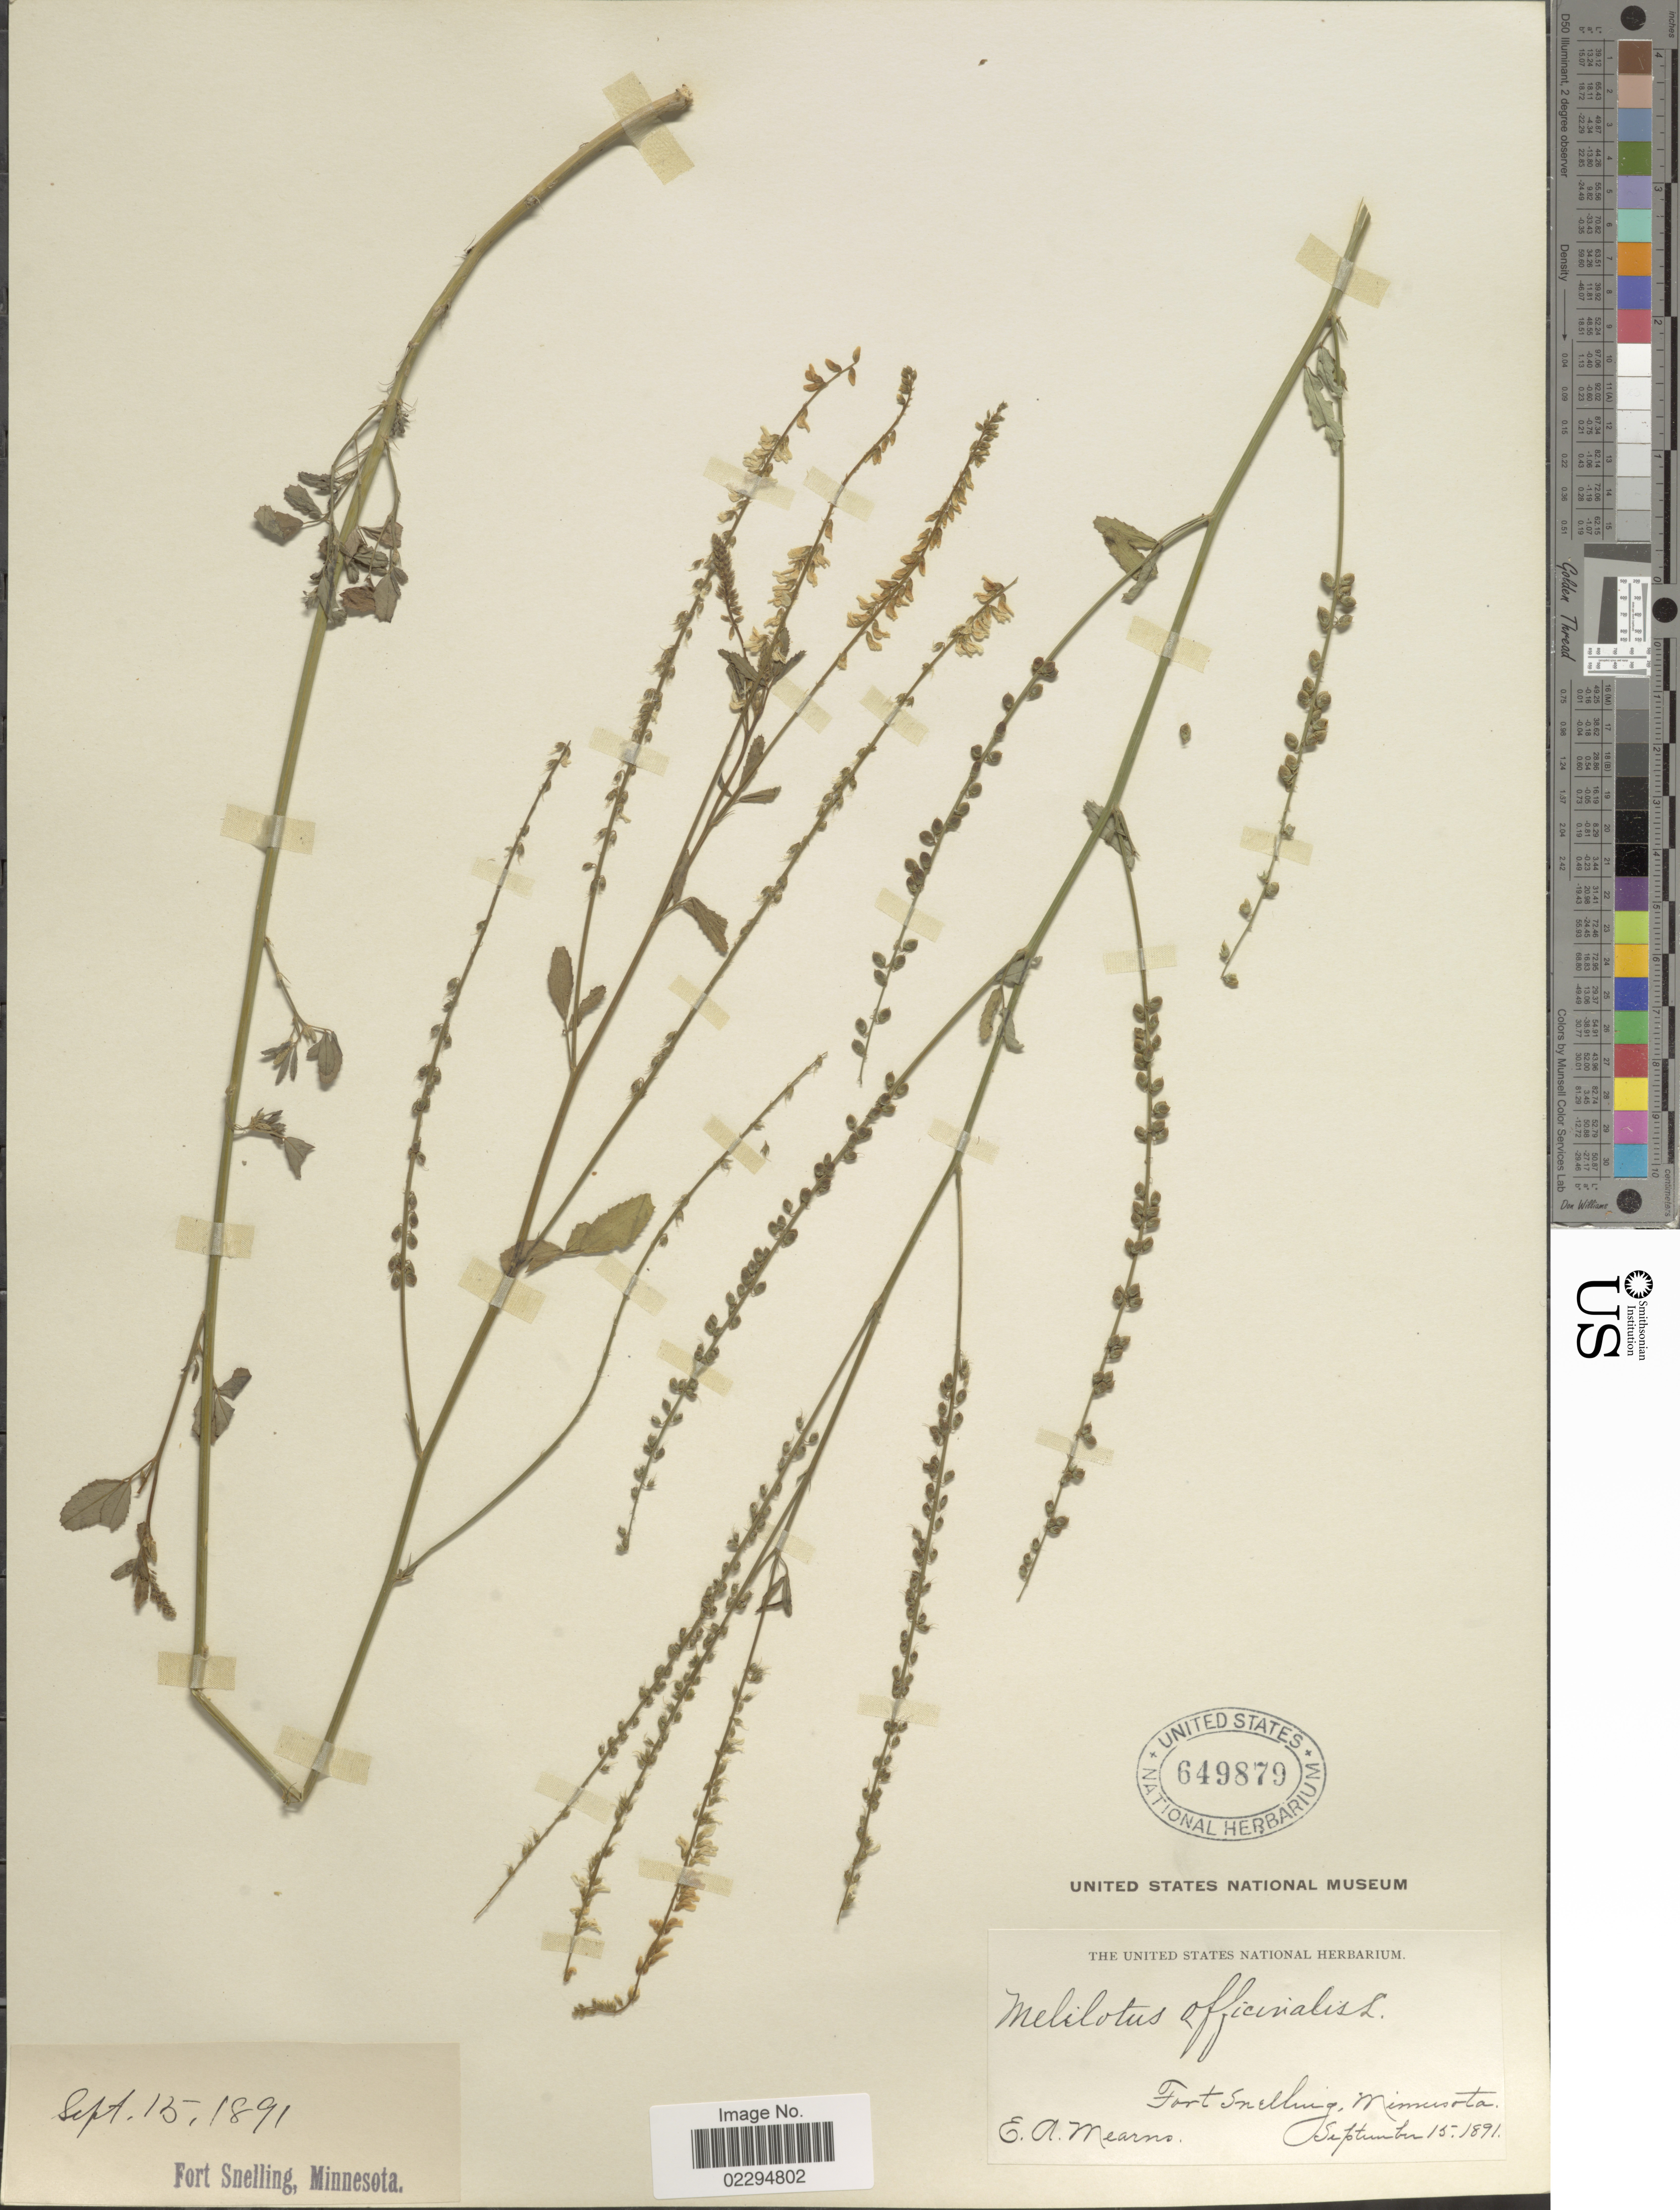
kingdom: Plantae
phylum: Tracheophyta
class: Magnoliopsida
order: Fabales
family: Fabaceae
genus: Melilotus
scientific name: Melilotus officinalis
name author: (L.) Lam.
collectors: E. A. Mearns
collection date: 1891-09-15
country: United States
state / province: Minnesota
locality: Fort Snelling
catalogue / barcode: US 649879